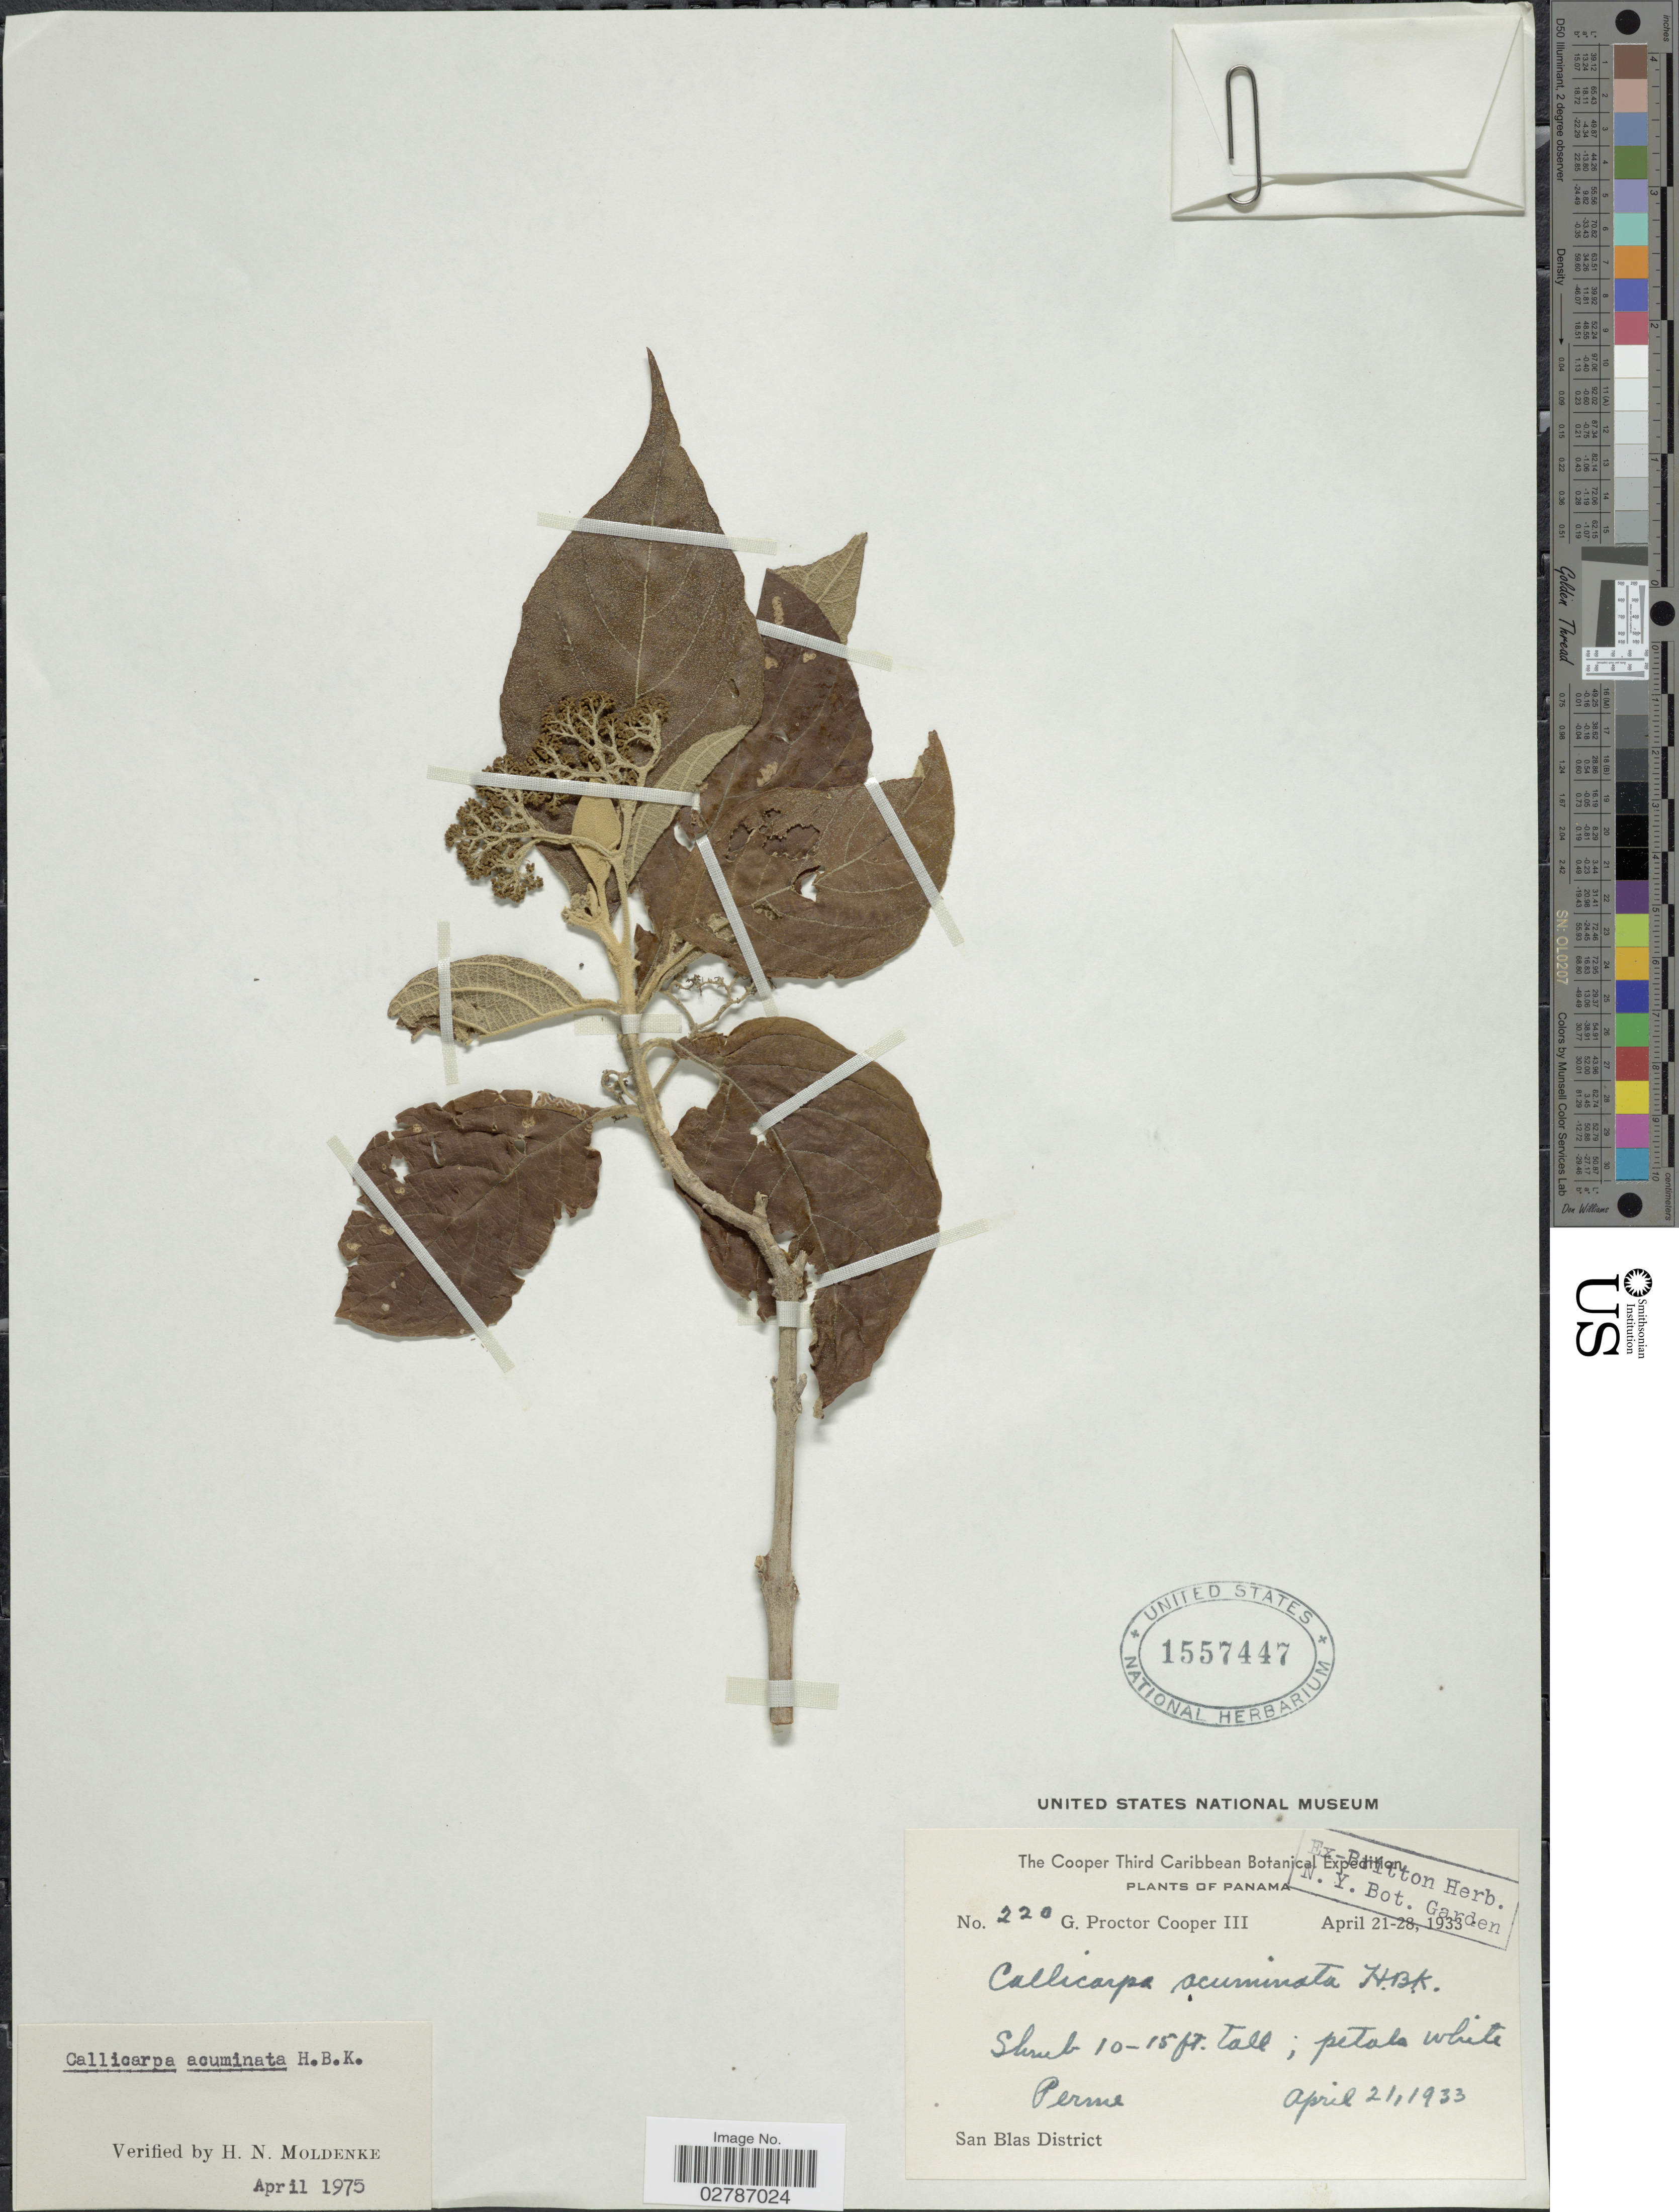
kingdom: Plantae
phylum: Tracheophyta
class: Magnoliopsida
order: Lamiales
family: Lamiaceae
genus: Callicarpa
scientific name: Callicarpa acuminata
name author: Kunth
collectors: G. Cooper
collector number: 220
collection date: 1933-04-21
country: Panama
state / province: Kuna Yala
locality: Perme. San Blas District.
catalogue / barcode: US 1557447